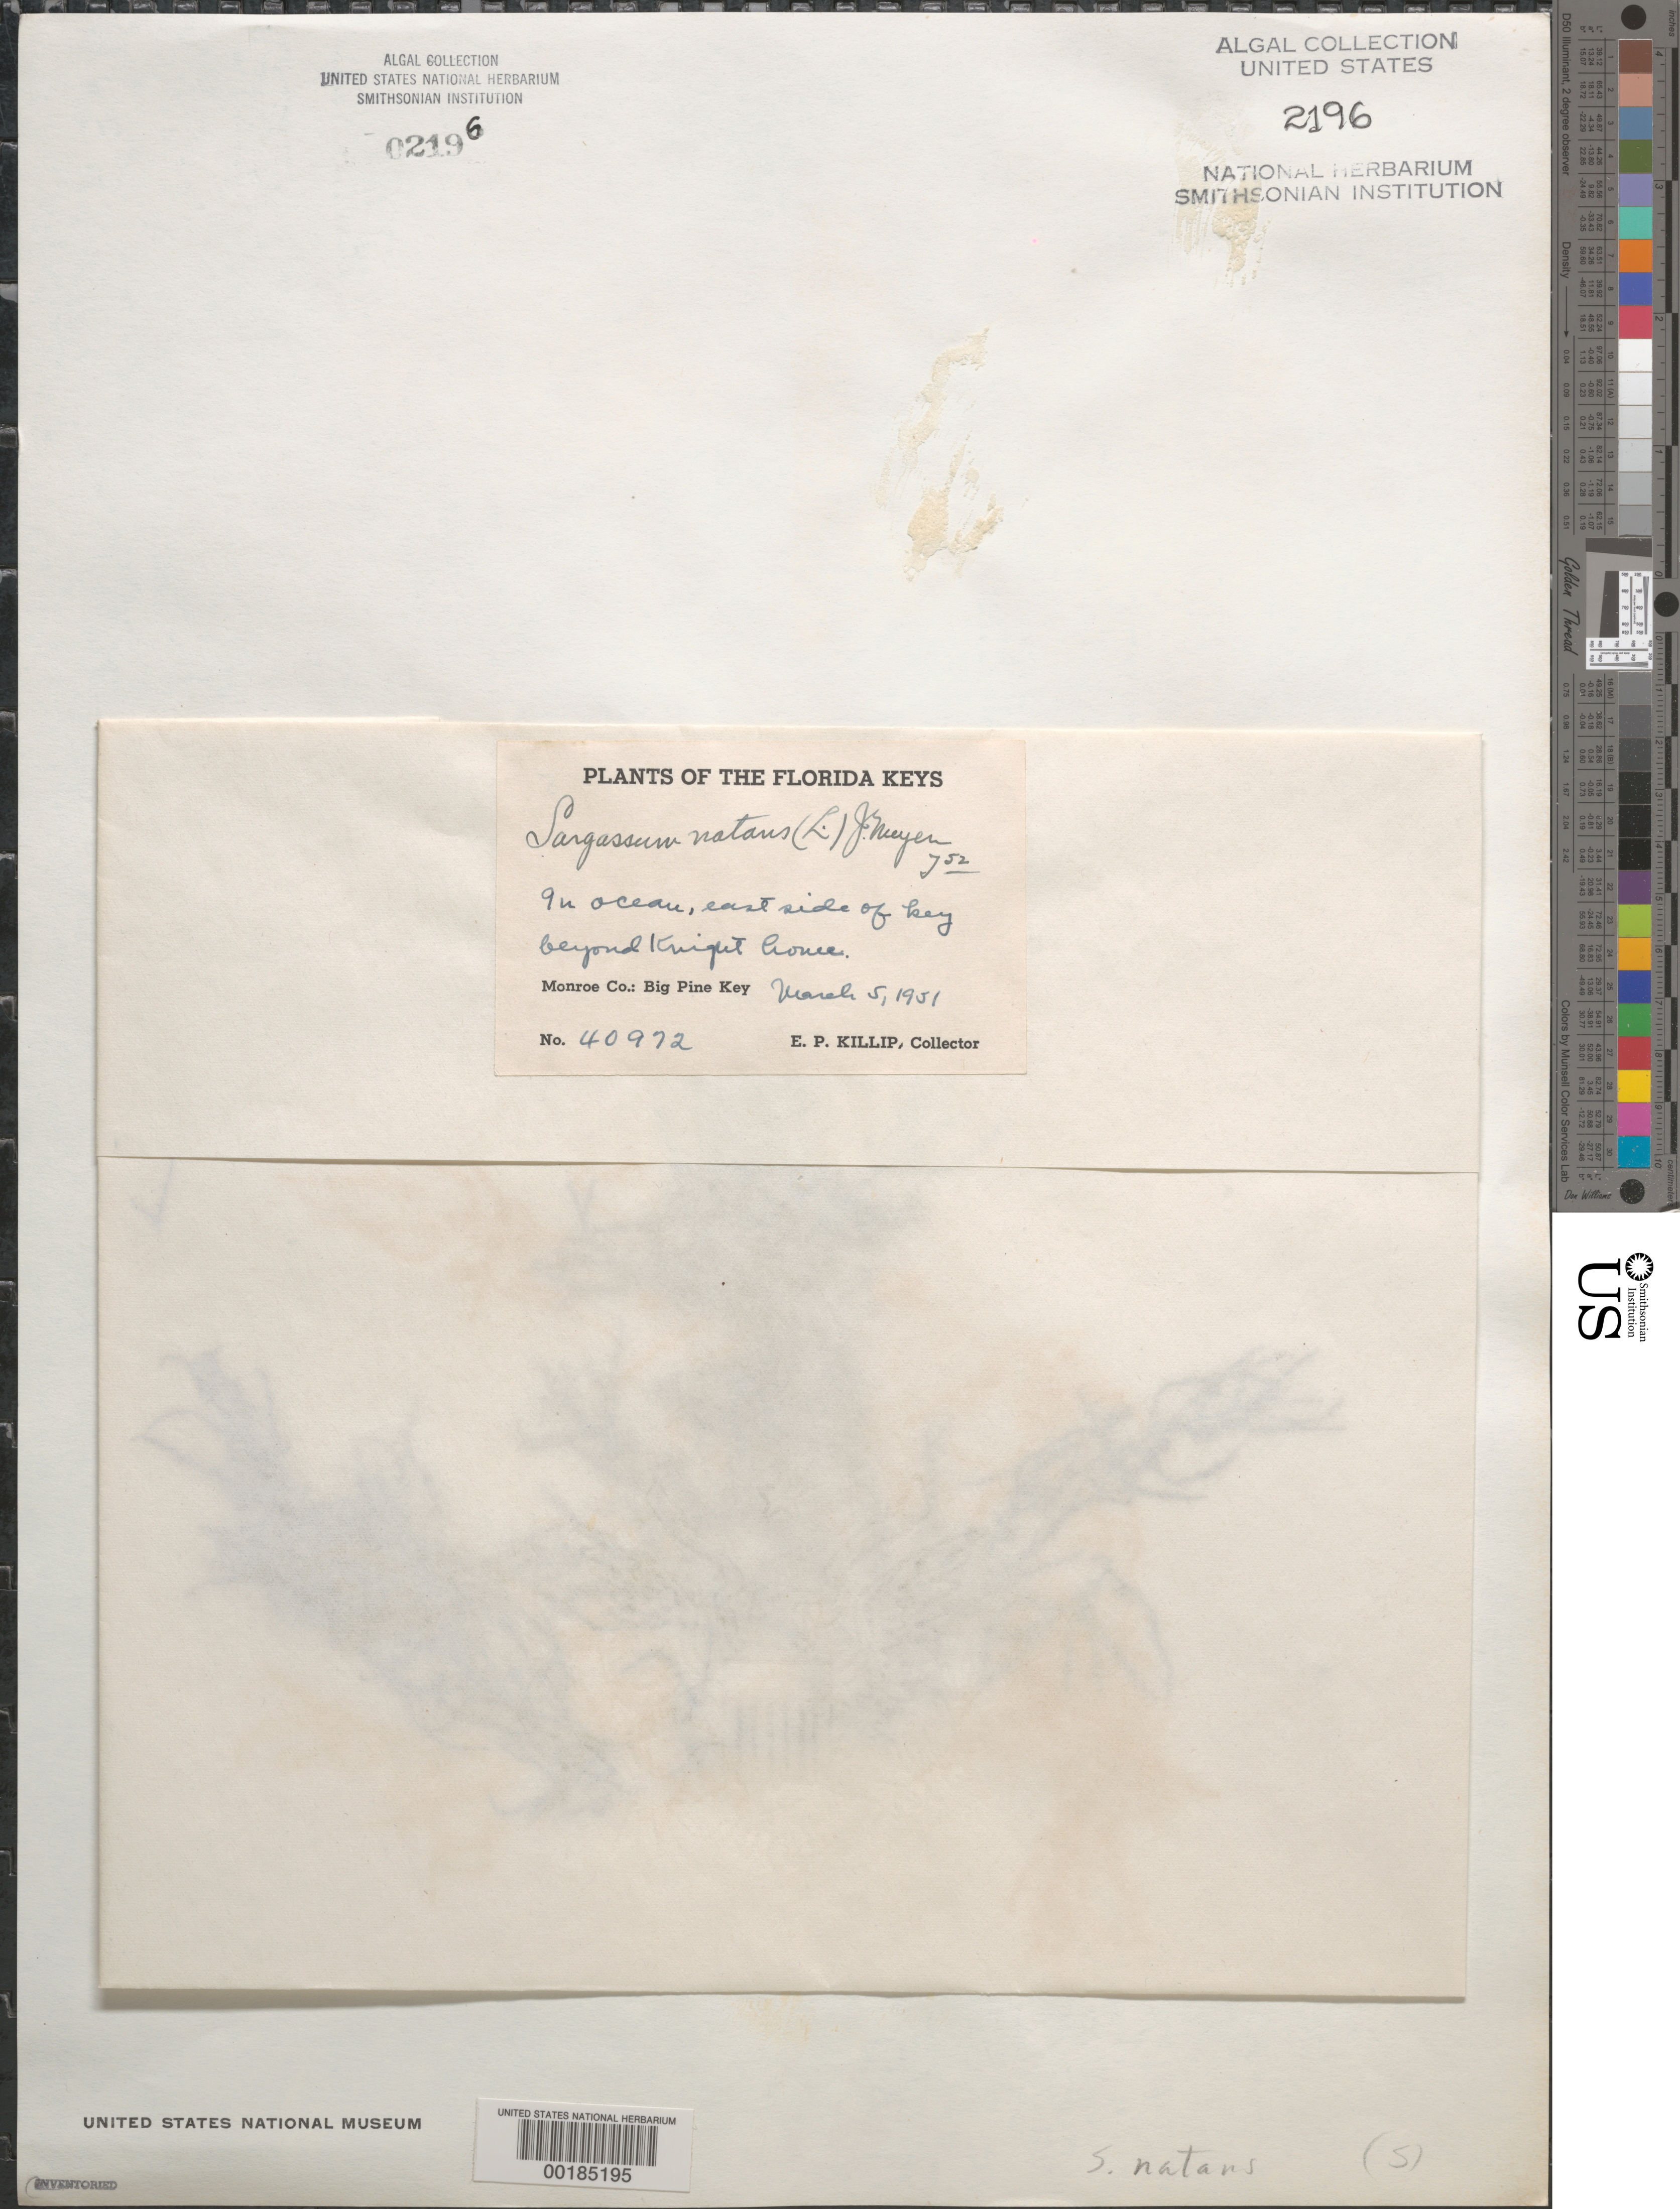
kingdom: Chromista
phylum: Ochrophyta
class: Phaeophyceae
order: Fucales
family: Sargassaceae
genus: Sargassum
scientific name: Sargassum natans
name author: (L.) Gaillon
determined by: Taylor, William R.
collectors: E. P. Killip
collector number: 40972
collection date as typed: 05 Mar 1951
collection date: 1951-03-05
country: United States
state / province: Florida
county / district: Monroe County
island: Big Pine Key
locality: Beyond Knight home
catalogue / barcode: US 2196